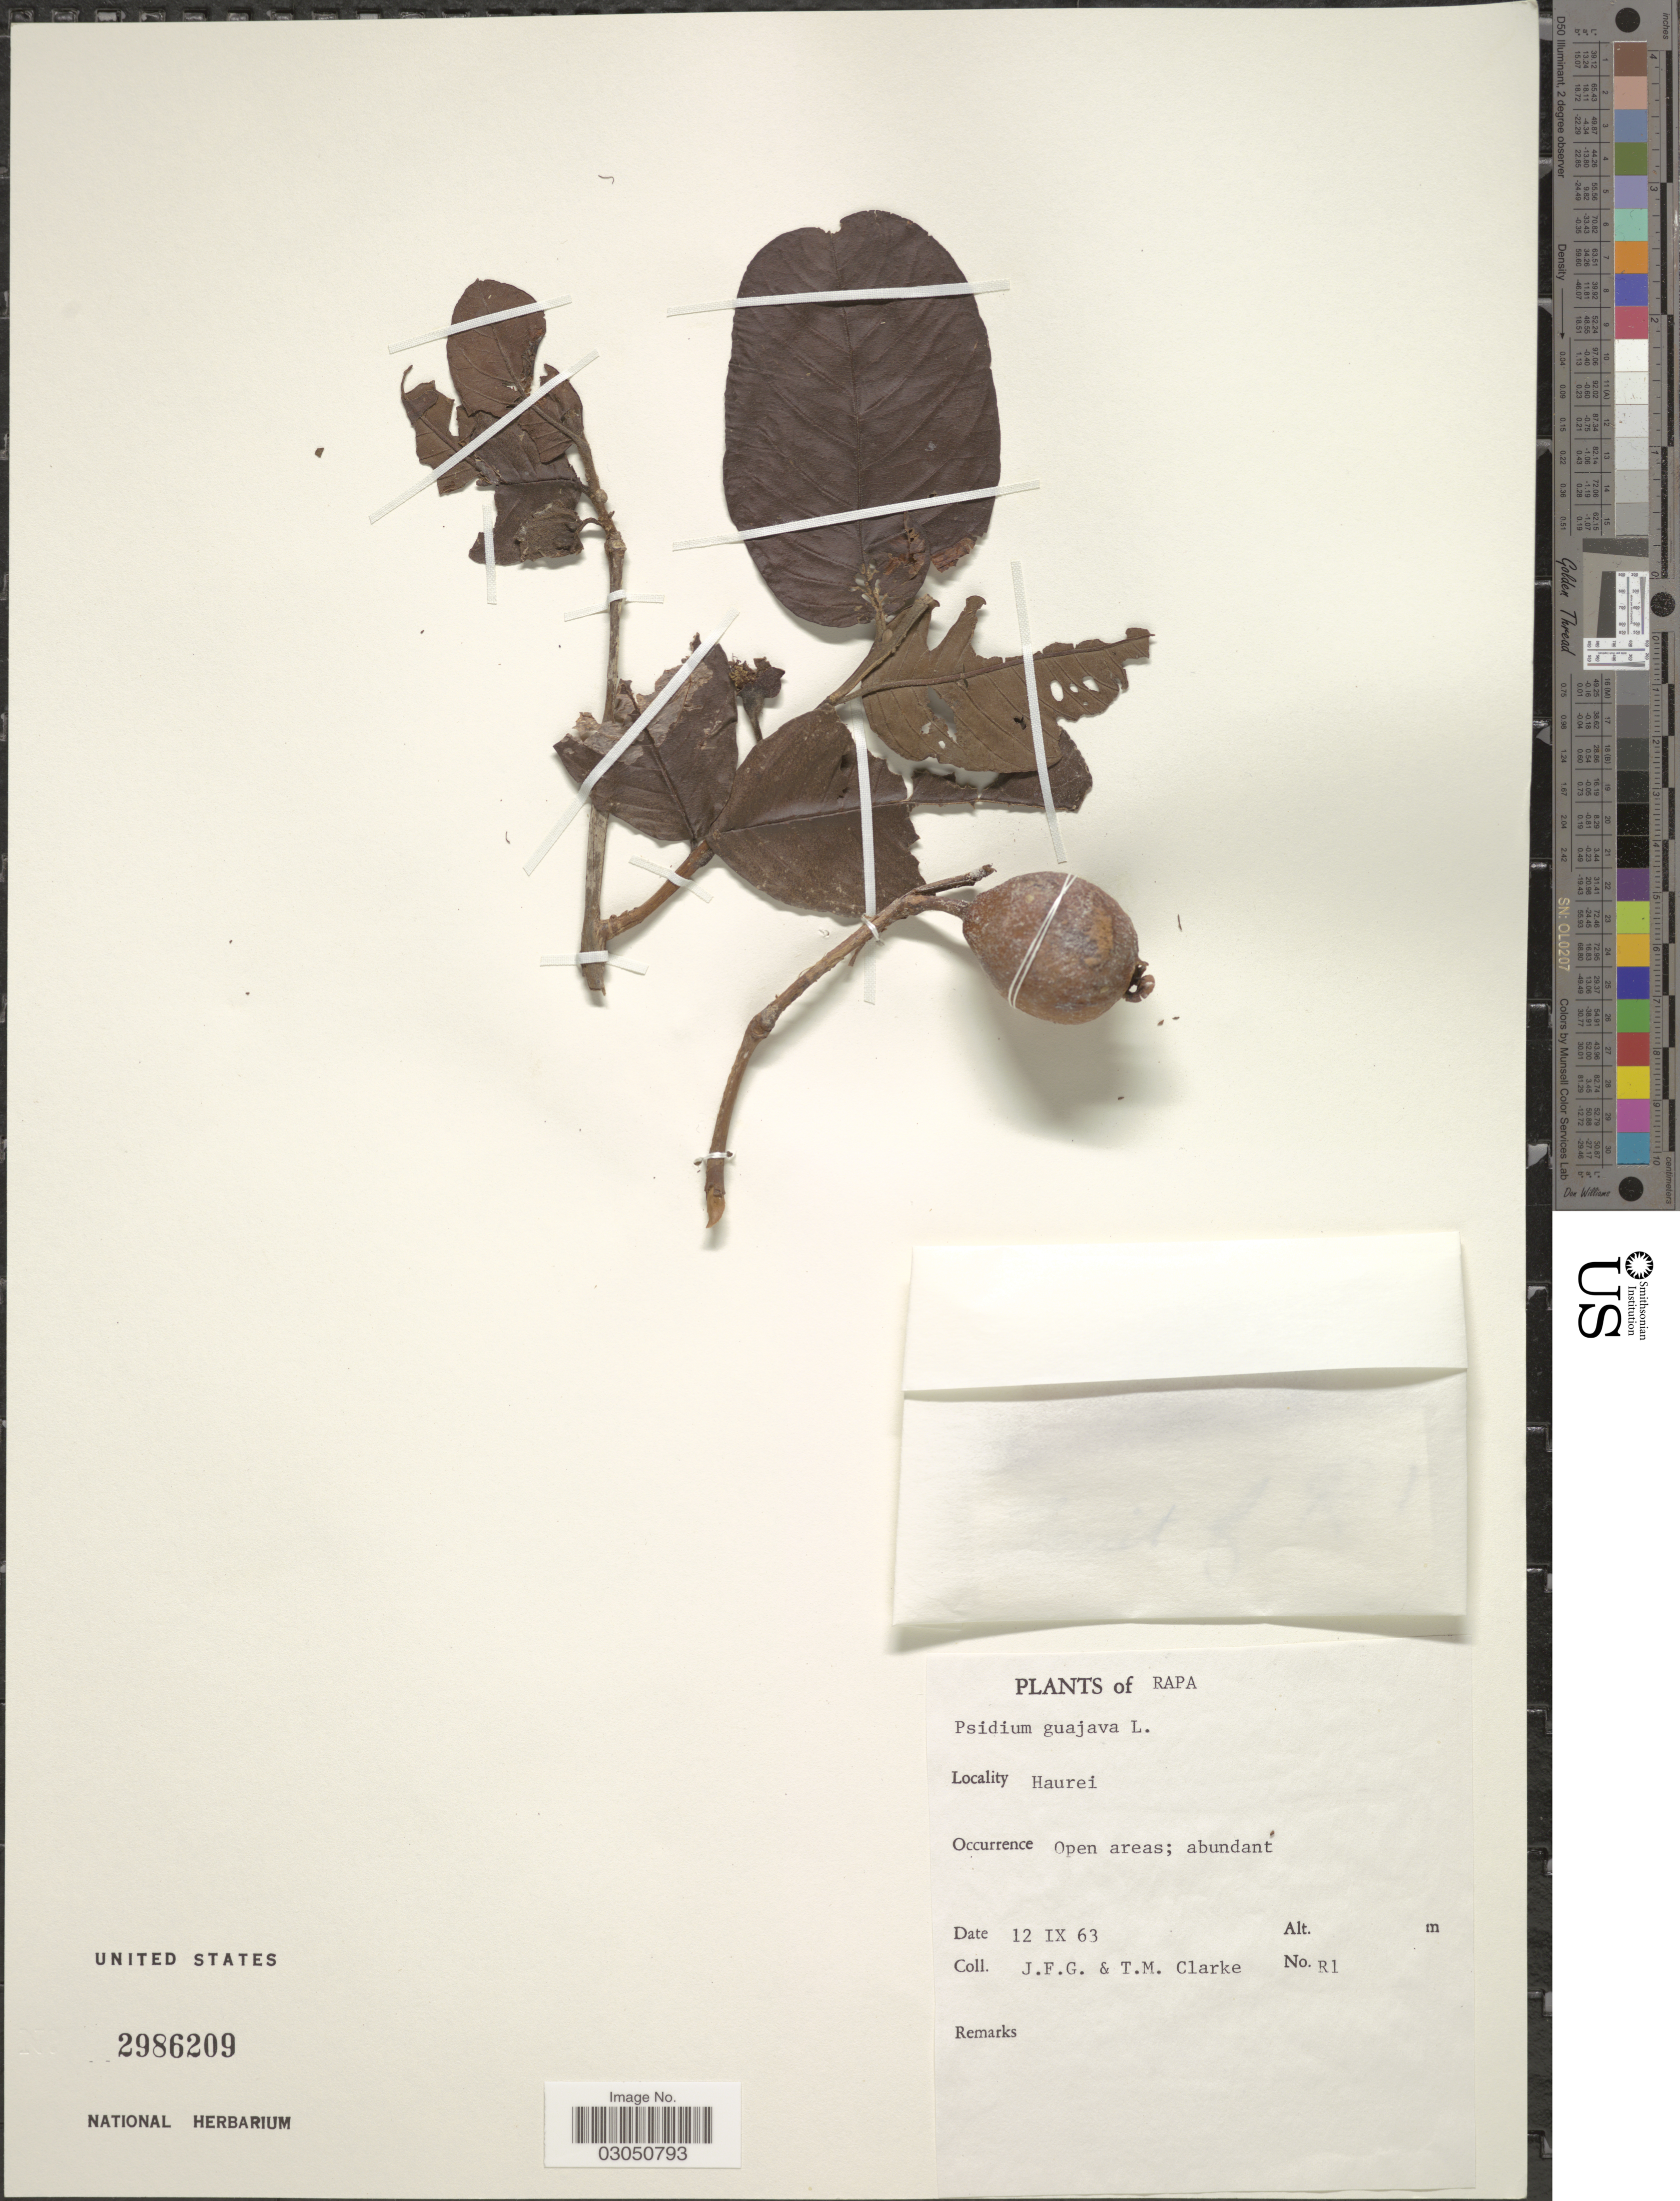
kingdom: Plantae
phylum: Tracheophyta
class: Magnoliopsida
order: Myrtales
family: Myrtaceae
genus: Psidium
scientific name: Psidium guajava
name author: L.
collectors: J. F. Clarke & T. M. Clarke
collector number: R1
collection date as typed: Transcribed d/m/y: 12/9/63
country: French Polynesia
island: Rapa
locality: Rapa. Haurei.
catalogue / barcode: US 2986209